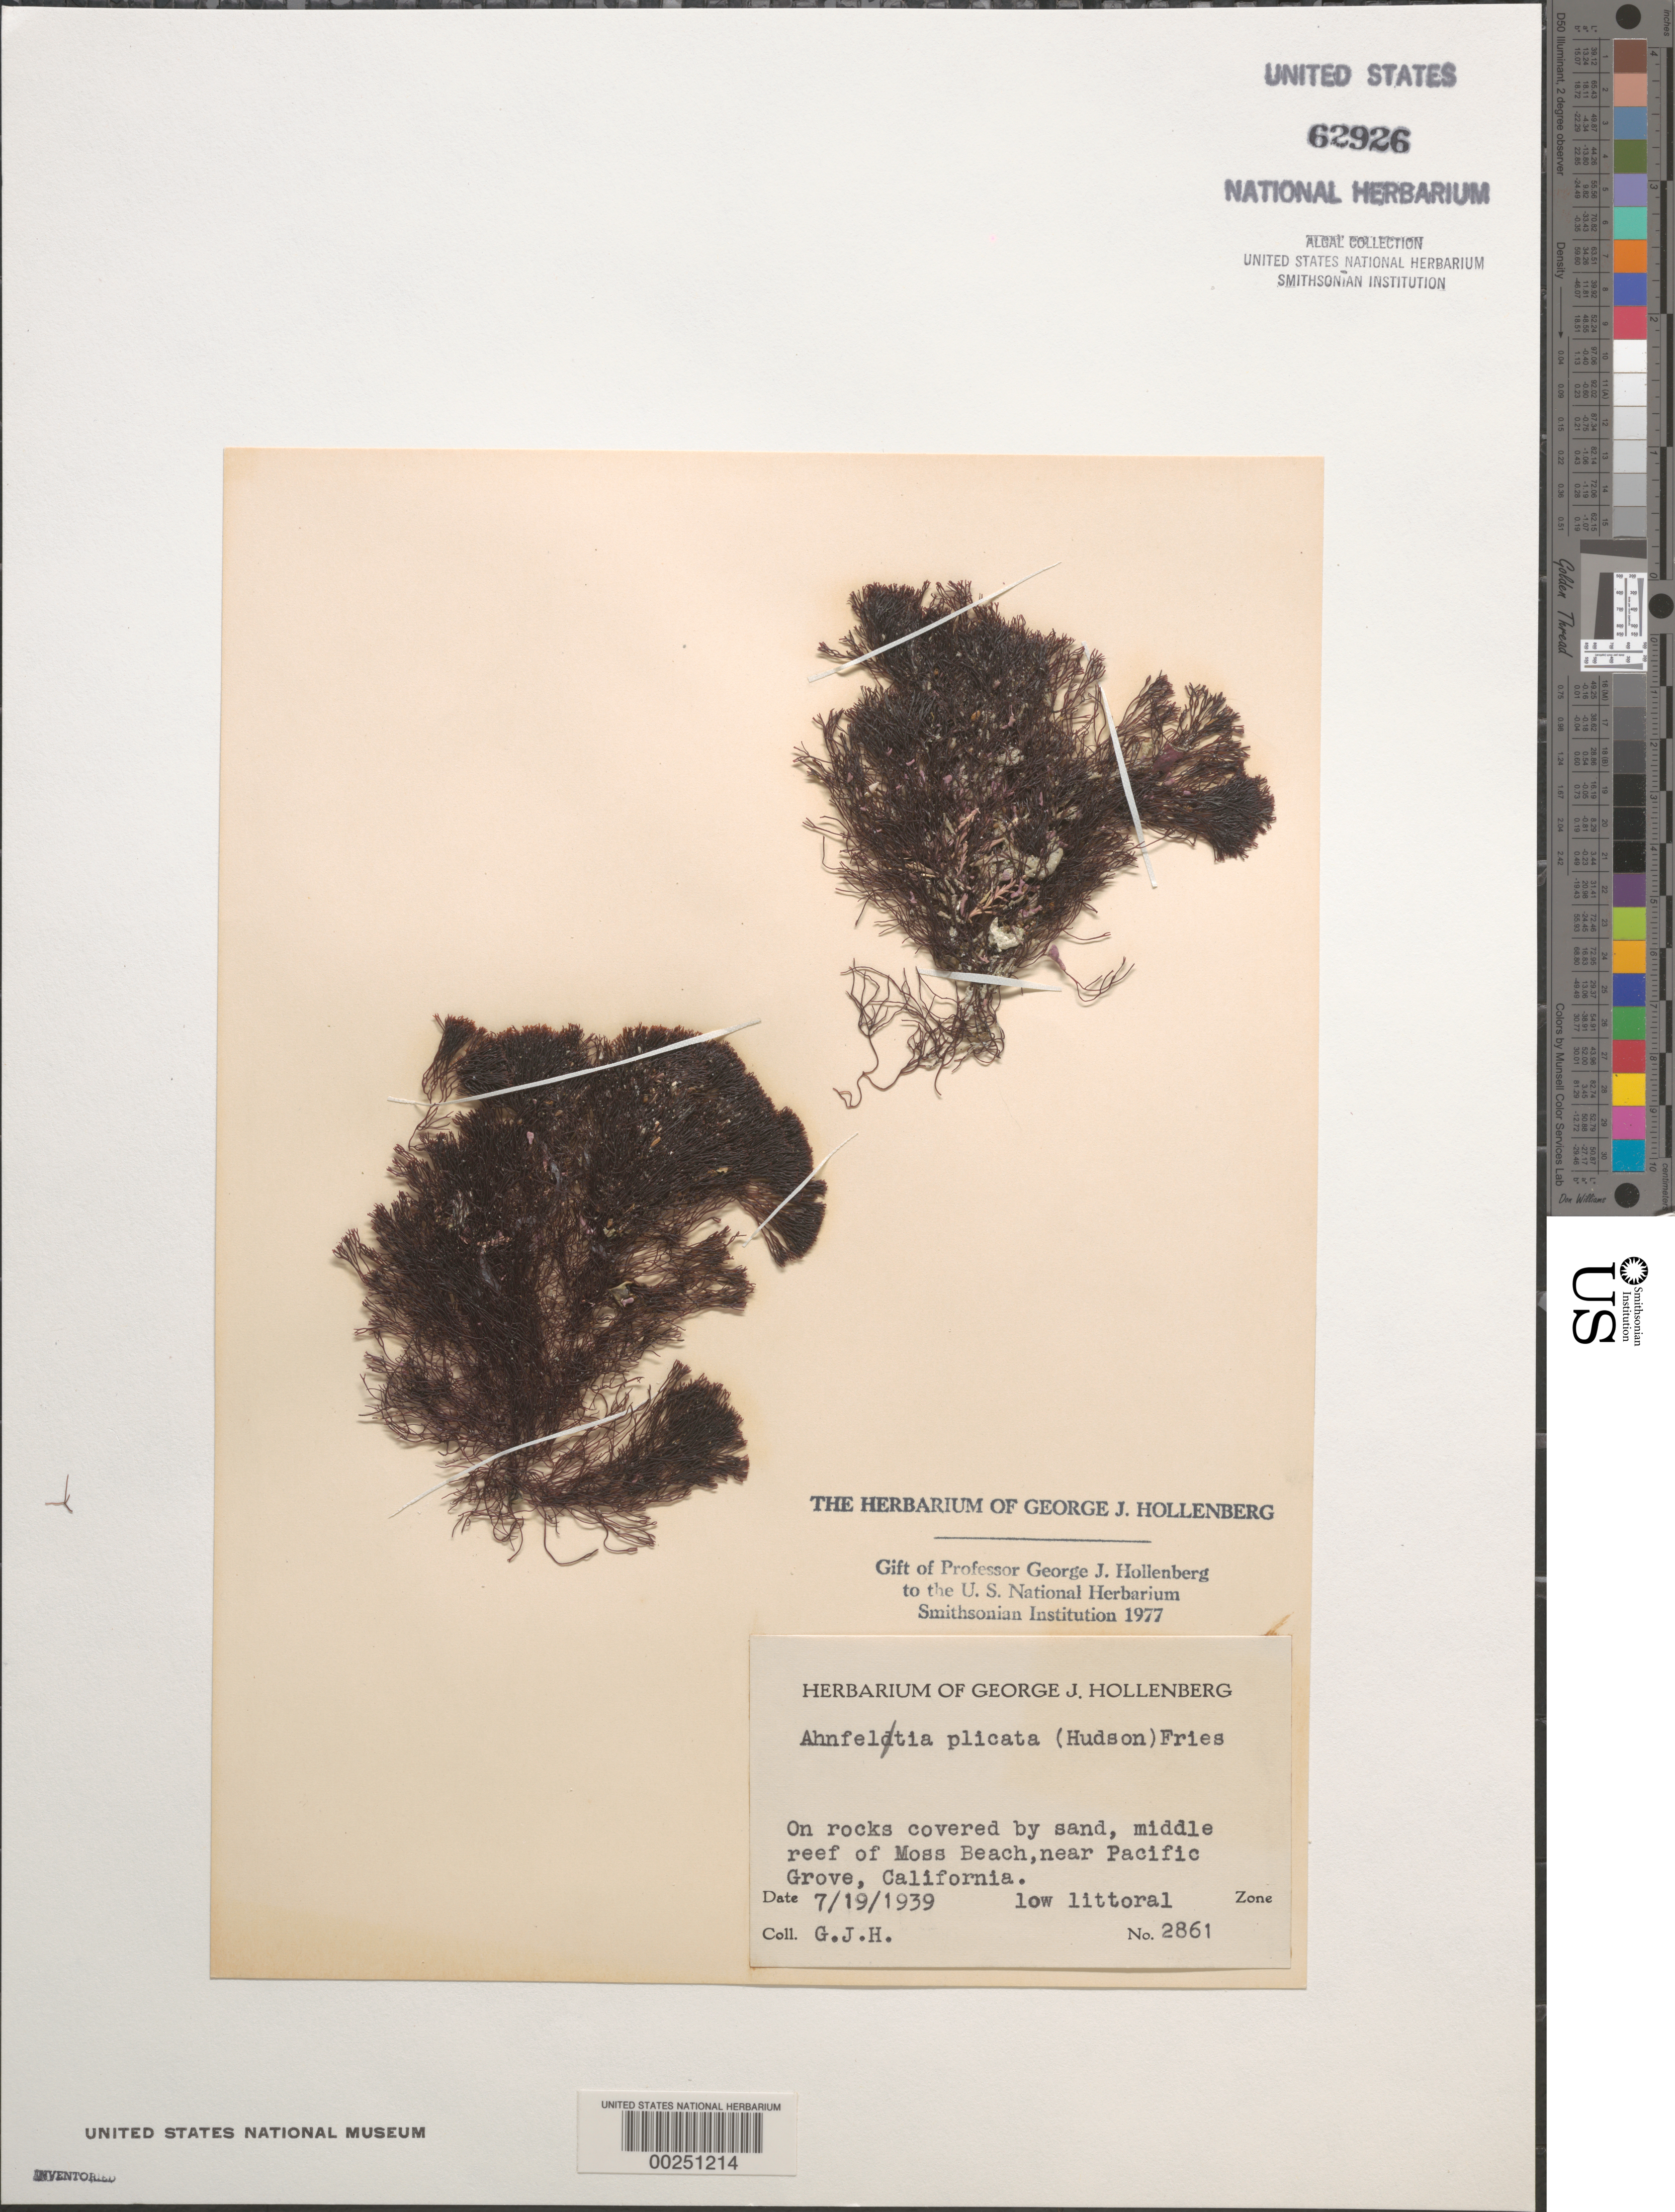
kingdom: Plantae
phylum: Rhodophyta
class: Florideophyceae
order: Ahnfeltiales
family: Ahnfeltiaceae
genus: Ahnfeltia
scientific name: Ahnfeltia plicata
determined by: Hollenberg, George J.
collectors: G. Hollenberg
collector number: GJH 2861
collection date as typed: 19 Jul 1939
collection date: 1939-07-19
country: United States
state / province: California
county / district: Monterey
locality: Middle reef of Moss Beach, near Pacific Grove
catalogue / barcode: US 62926